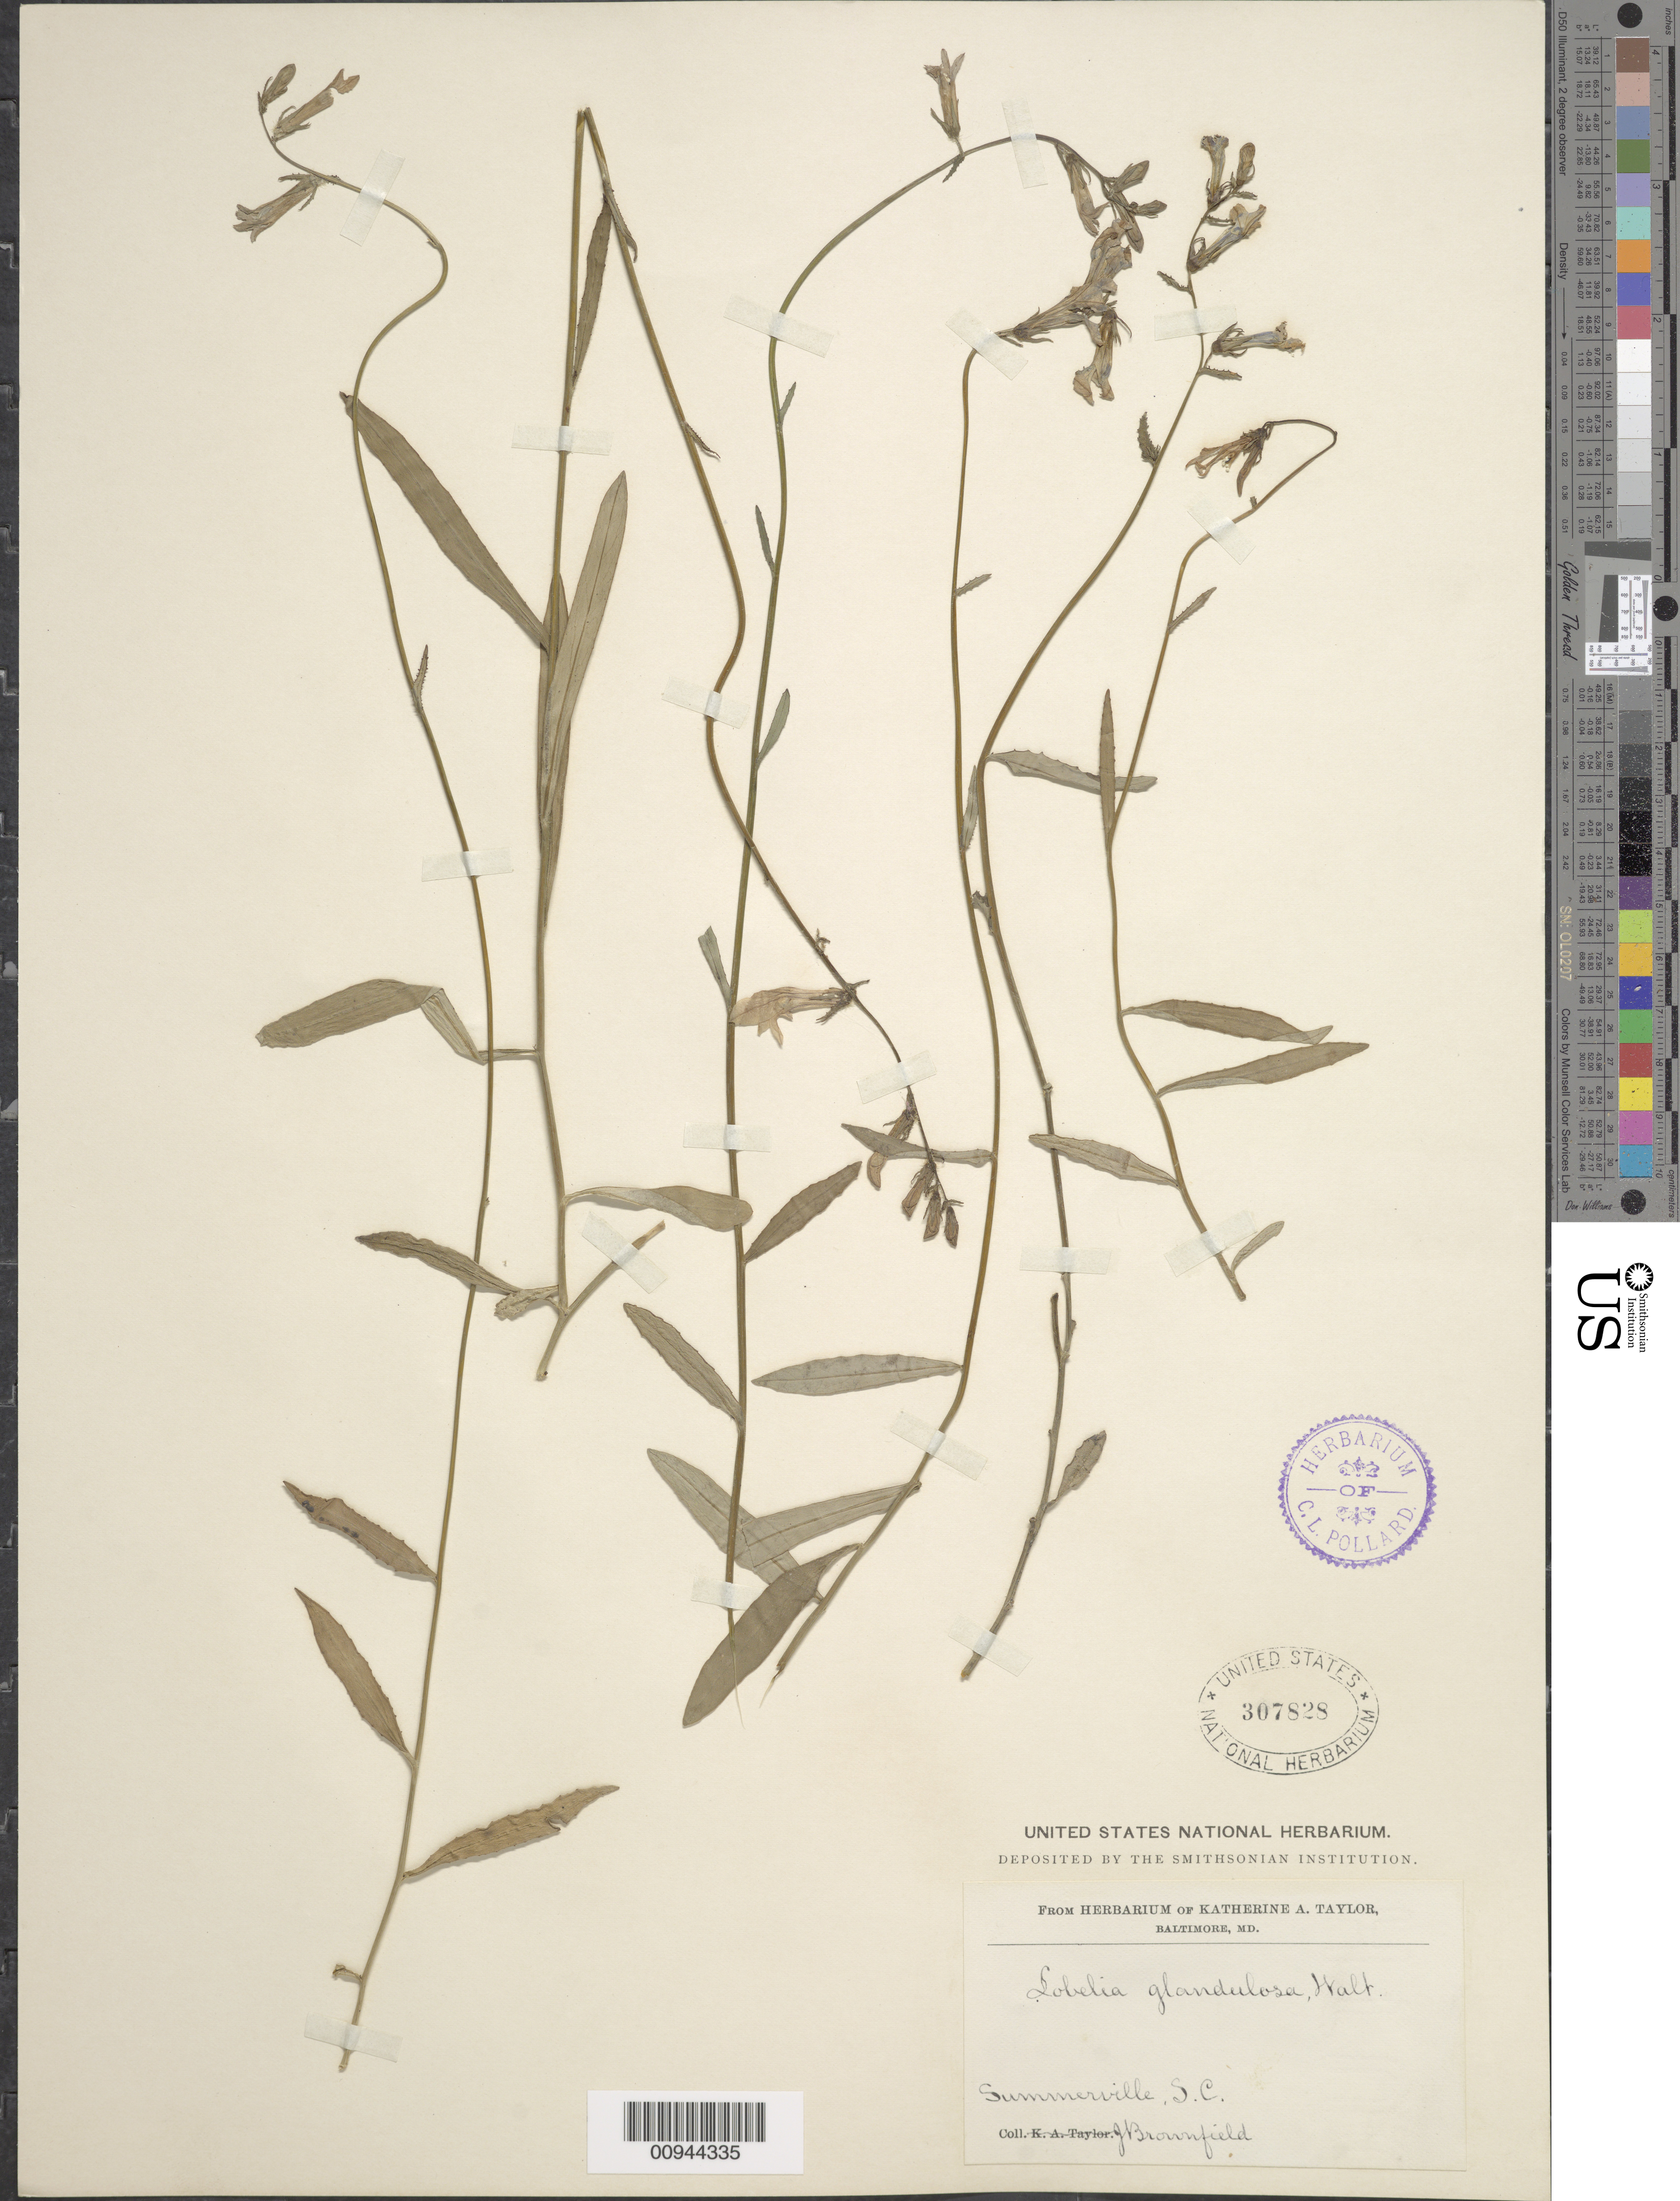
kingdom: Plantae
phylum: Tracheophyta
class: Magnoliopsida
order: Asterales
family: Campanulaceae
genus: Lobelia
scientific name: Lobelia glandulosa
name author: Walter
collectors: J. Brownfield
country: United States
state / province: South Carolina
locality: Summerville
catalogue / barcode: US 3079828